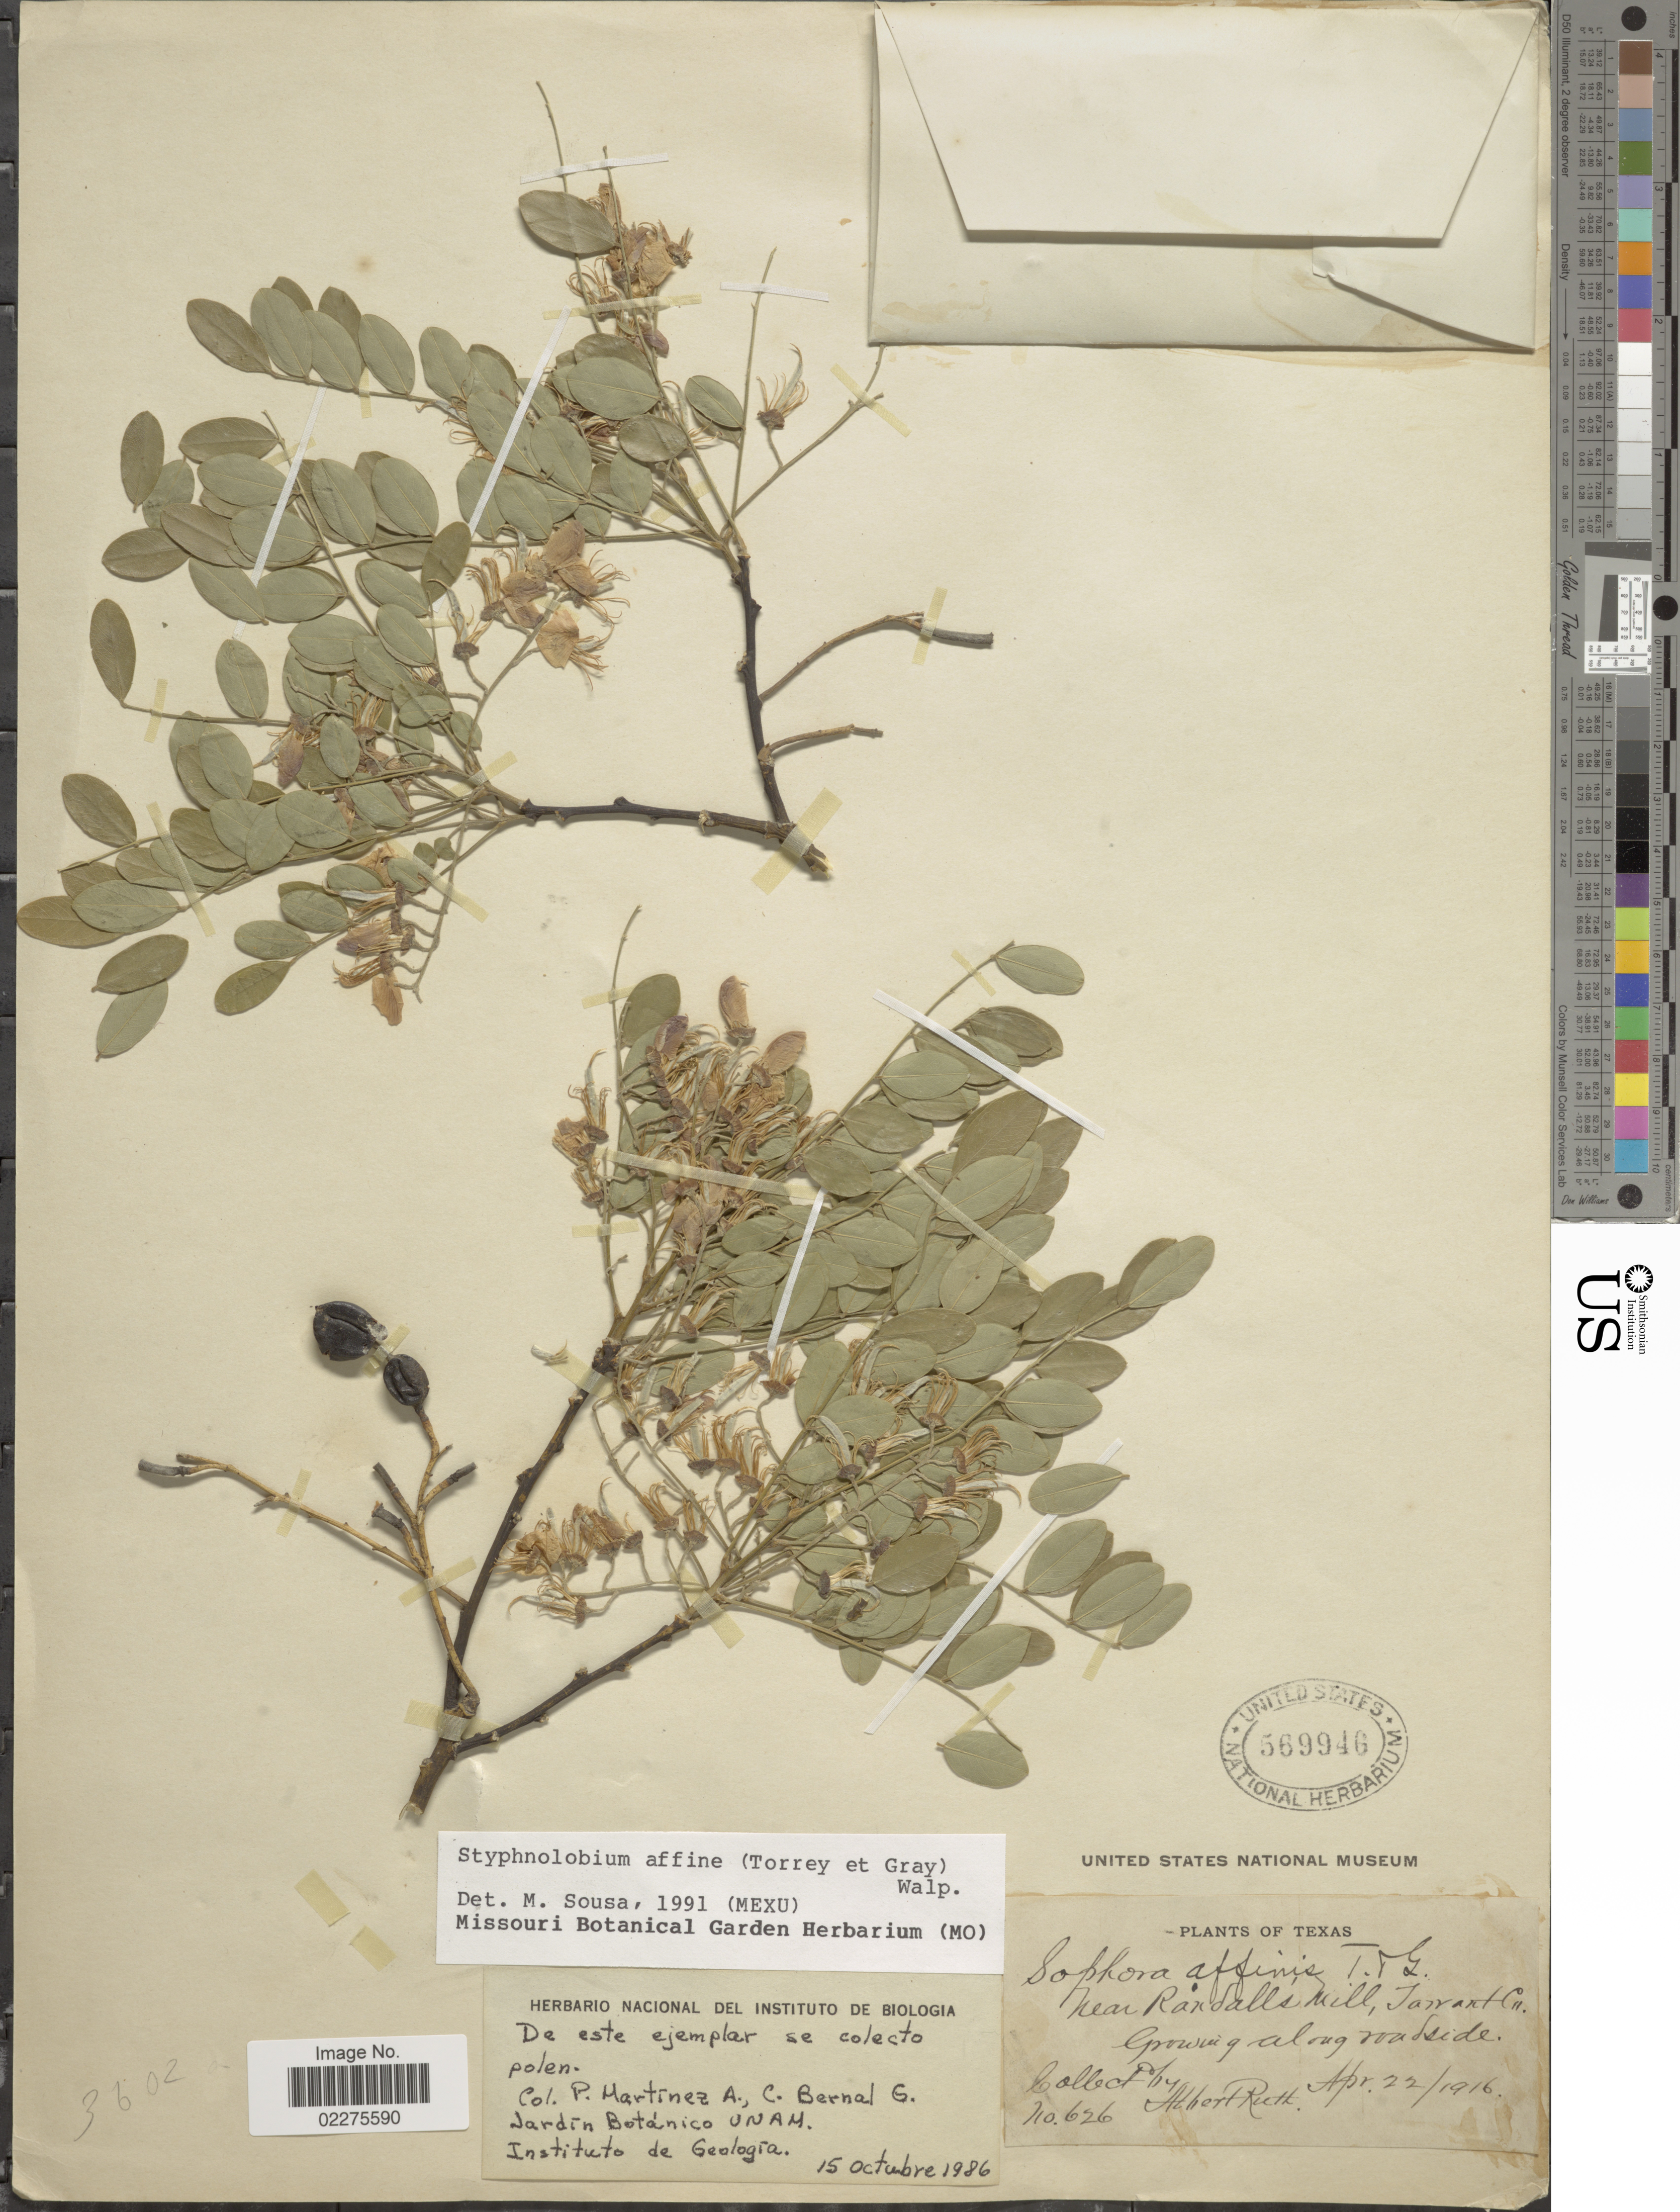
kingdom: Plantae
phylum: Tracheophyta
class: Magnoliopsida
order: Fabales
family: Fabaceae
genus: Styphnolobium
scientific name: Styphnolobium affine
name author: (Torr. & A. Gray) Walp.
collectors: A. Ruth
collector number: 626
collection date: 1916-04-22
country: United States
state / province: Texas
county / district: Tarrant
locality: Near Randall's Mill, Tarrant Co.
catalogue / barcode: US 569946